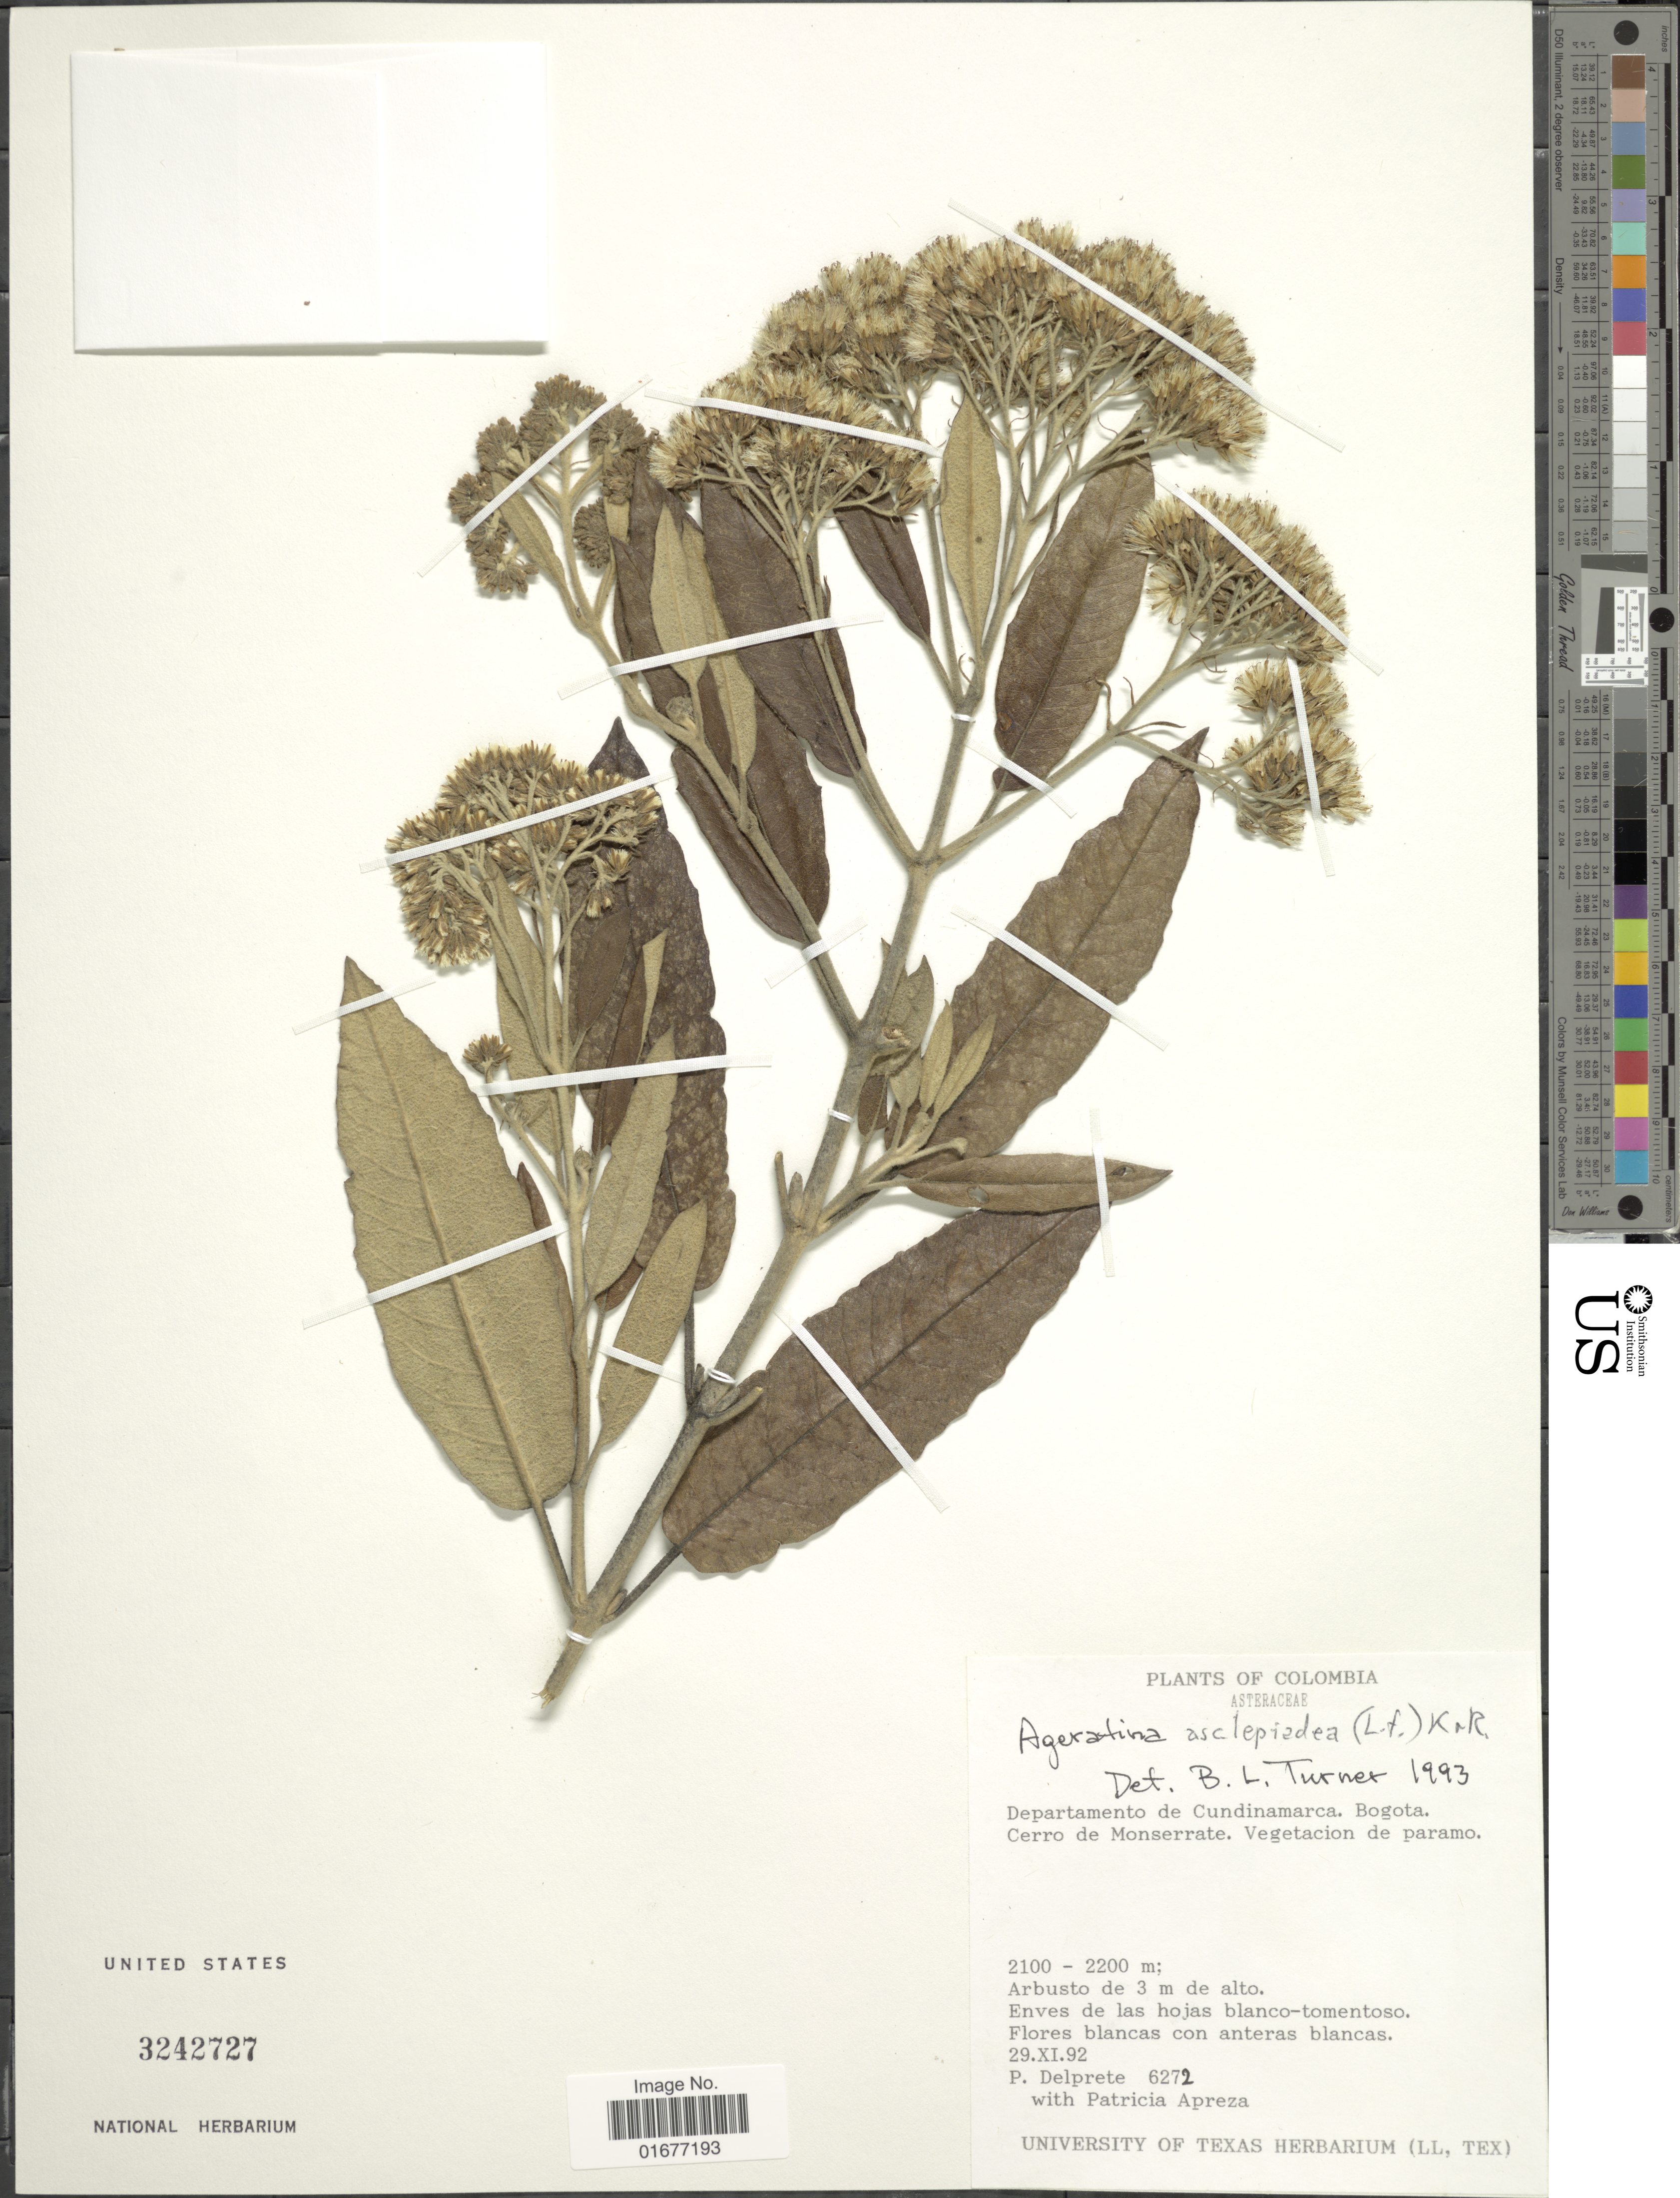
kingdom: Plantae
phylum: Tracheophyta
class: Magnoliopsida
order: Asterales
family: Asteraceae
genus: Ageratina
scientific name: Ageratina angustifolia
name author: (Kunth) R.M. King & H. Rob.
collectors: P. G. Delprete & P. Apreza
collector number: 6272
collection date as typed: Transcribed d/m/y: 29/11/92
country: Colombia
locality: Departamento de Cundinamarca, Bogota, Cerro de Monserrate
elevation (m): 2100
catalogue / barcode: US 3242727